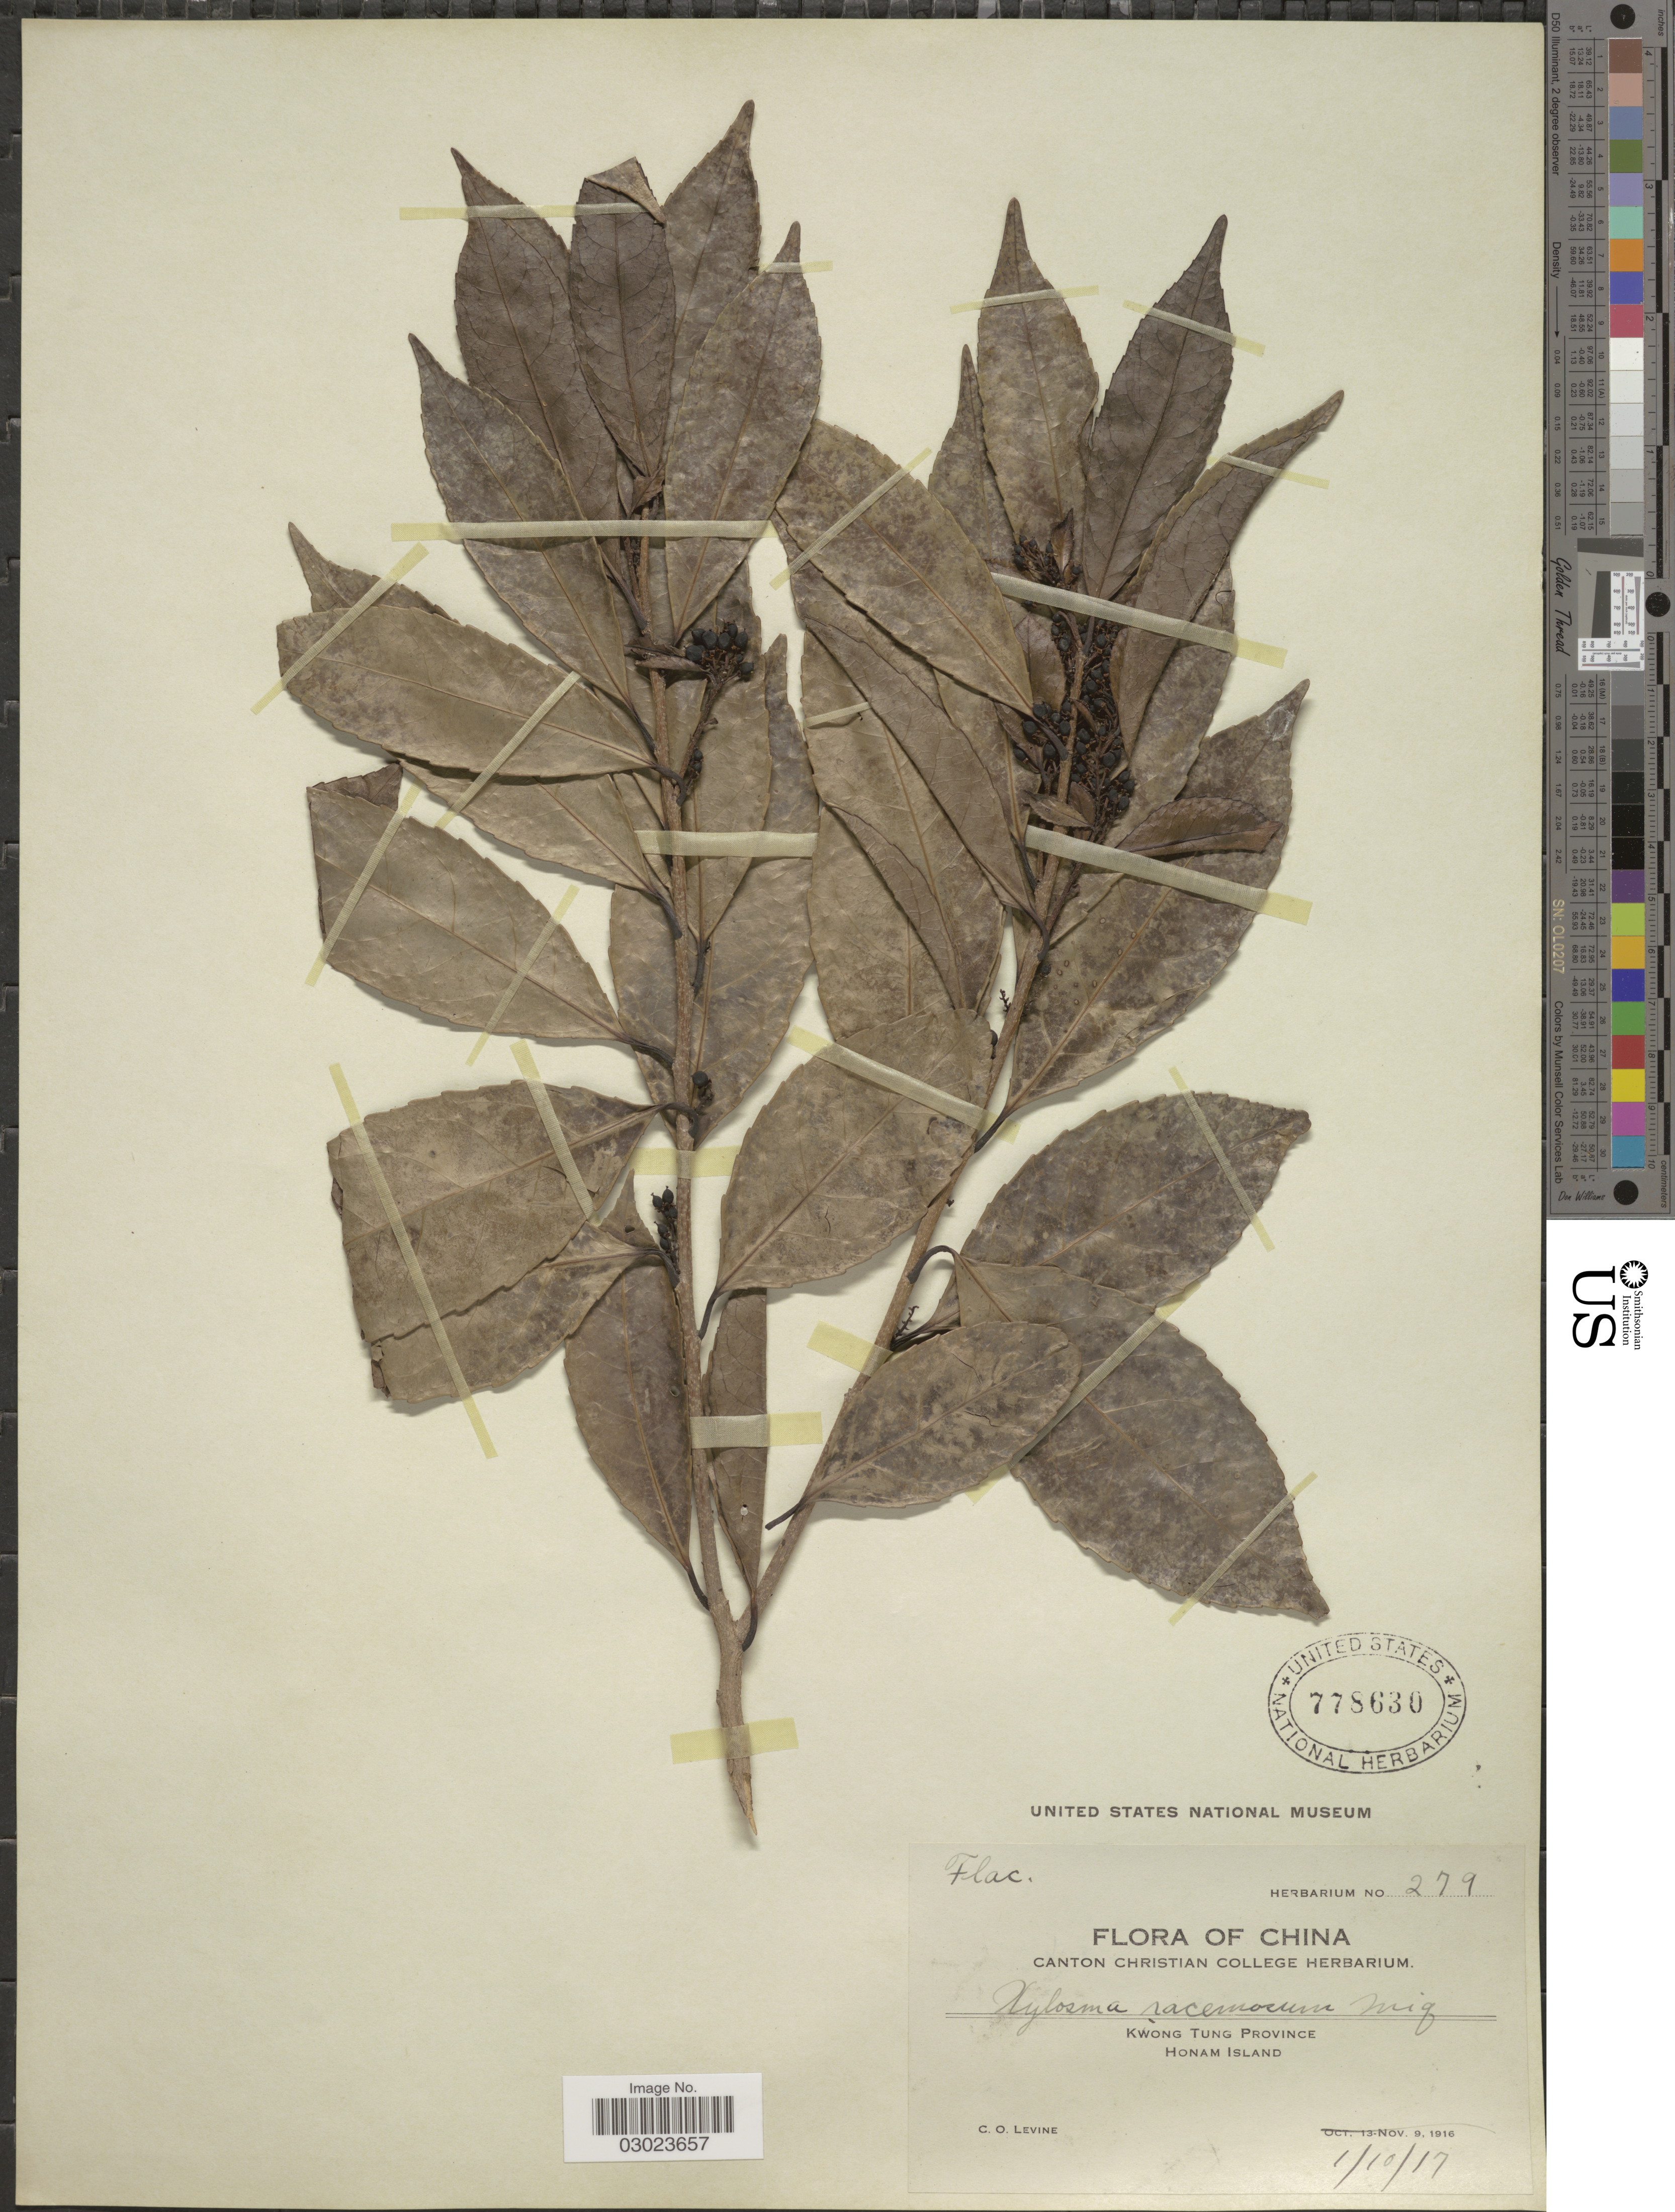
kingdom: Plantae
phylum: Tracheophyta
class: Magnoliopsida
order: Malpighiales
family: Salicaceae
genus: Xylosma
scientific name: Xylosma congesta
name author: (Lour.) Merr.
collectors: C. O. Levine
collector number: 279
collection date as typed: Transcribed d/m/y: 1/10/17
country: China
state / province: Guangdong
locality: Kwong Tung Province, Honam Island.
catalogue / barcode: US 778630